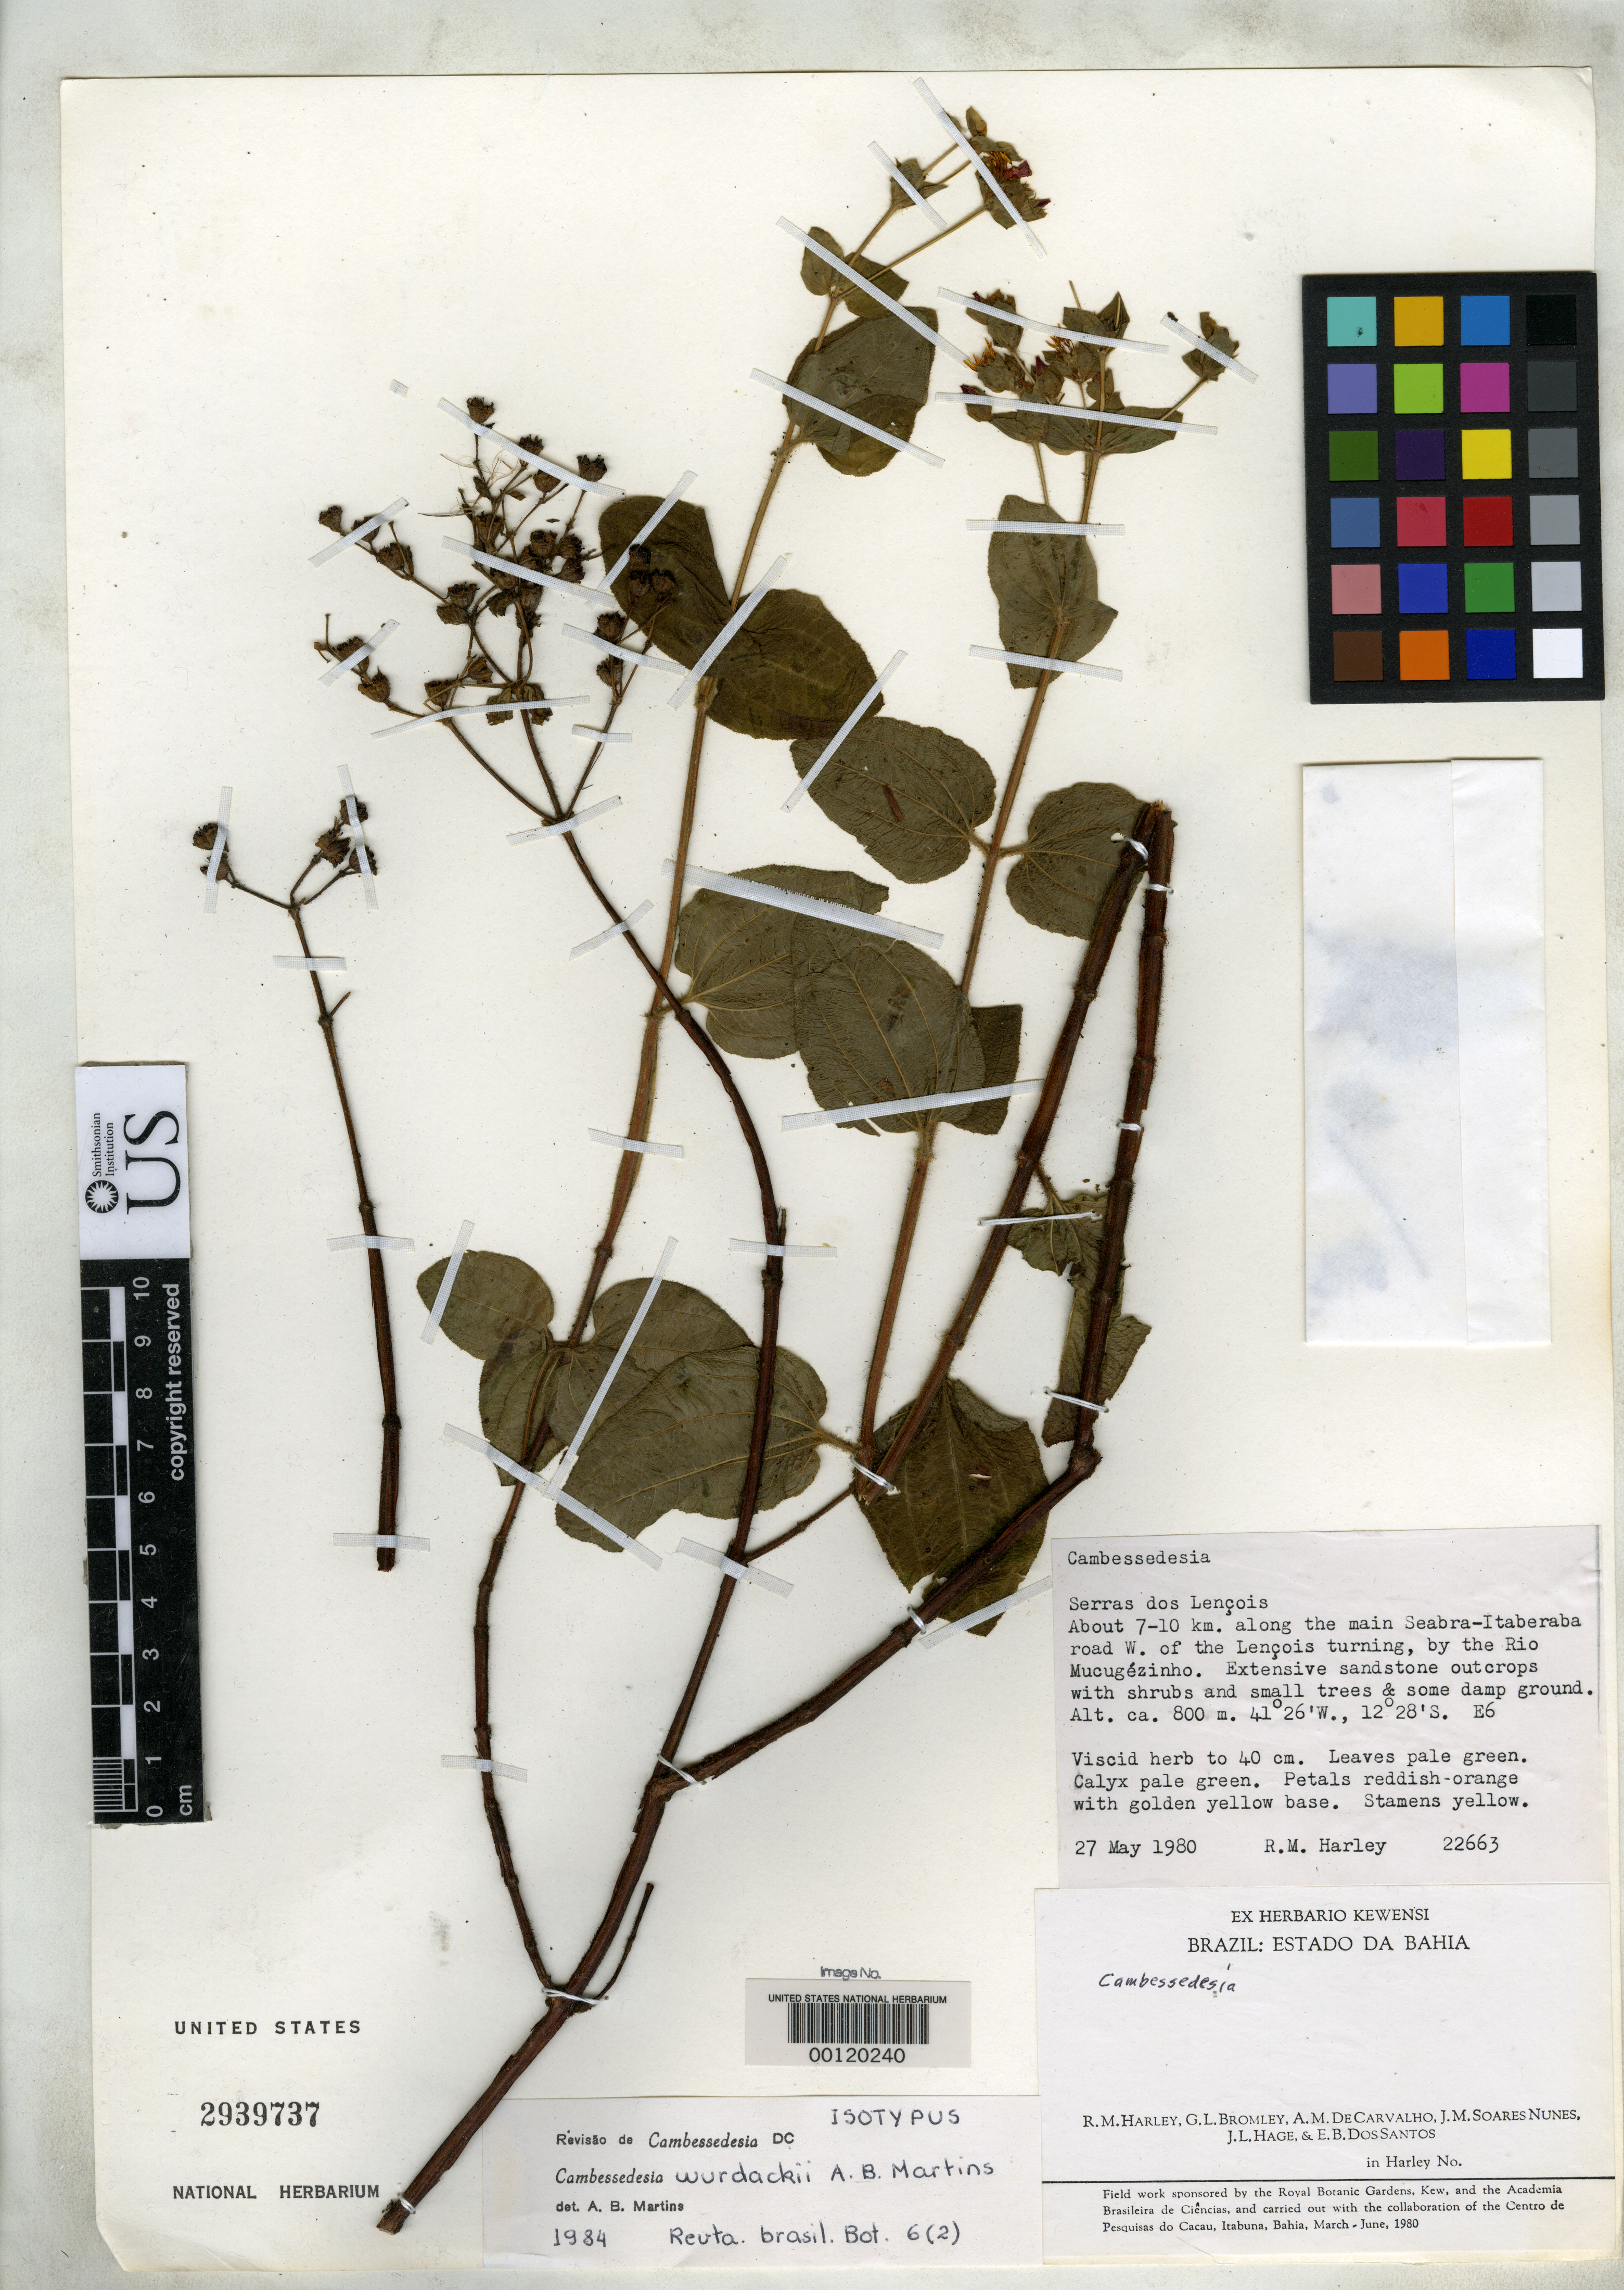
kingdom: Plantae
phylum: Tracheophyta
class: Magnoliopsida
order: Myrtales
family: Melastomataceae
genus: Cambessedesia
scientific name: Cambessedesia wurdackii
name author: A.B. Martins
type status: Isotype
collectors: R. M. Harley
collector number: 22663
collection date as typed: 27 May 1980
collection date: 1980-05-27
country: Brazil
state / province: Bahia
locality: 7-10 km along Seabra-Itaberaba road W of the Lencois turning, by Rio Mucugezinho.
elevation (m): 800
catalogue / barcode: US 2939737